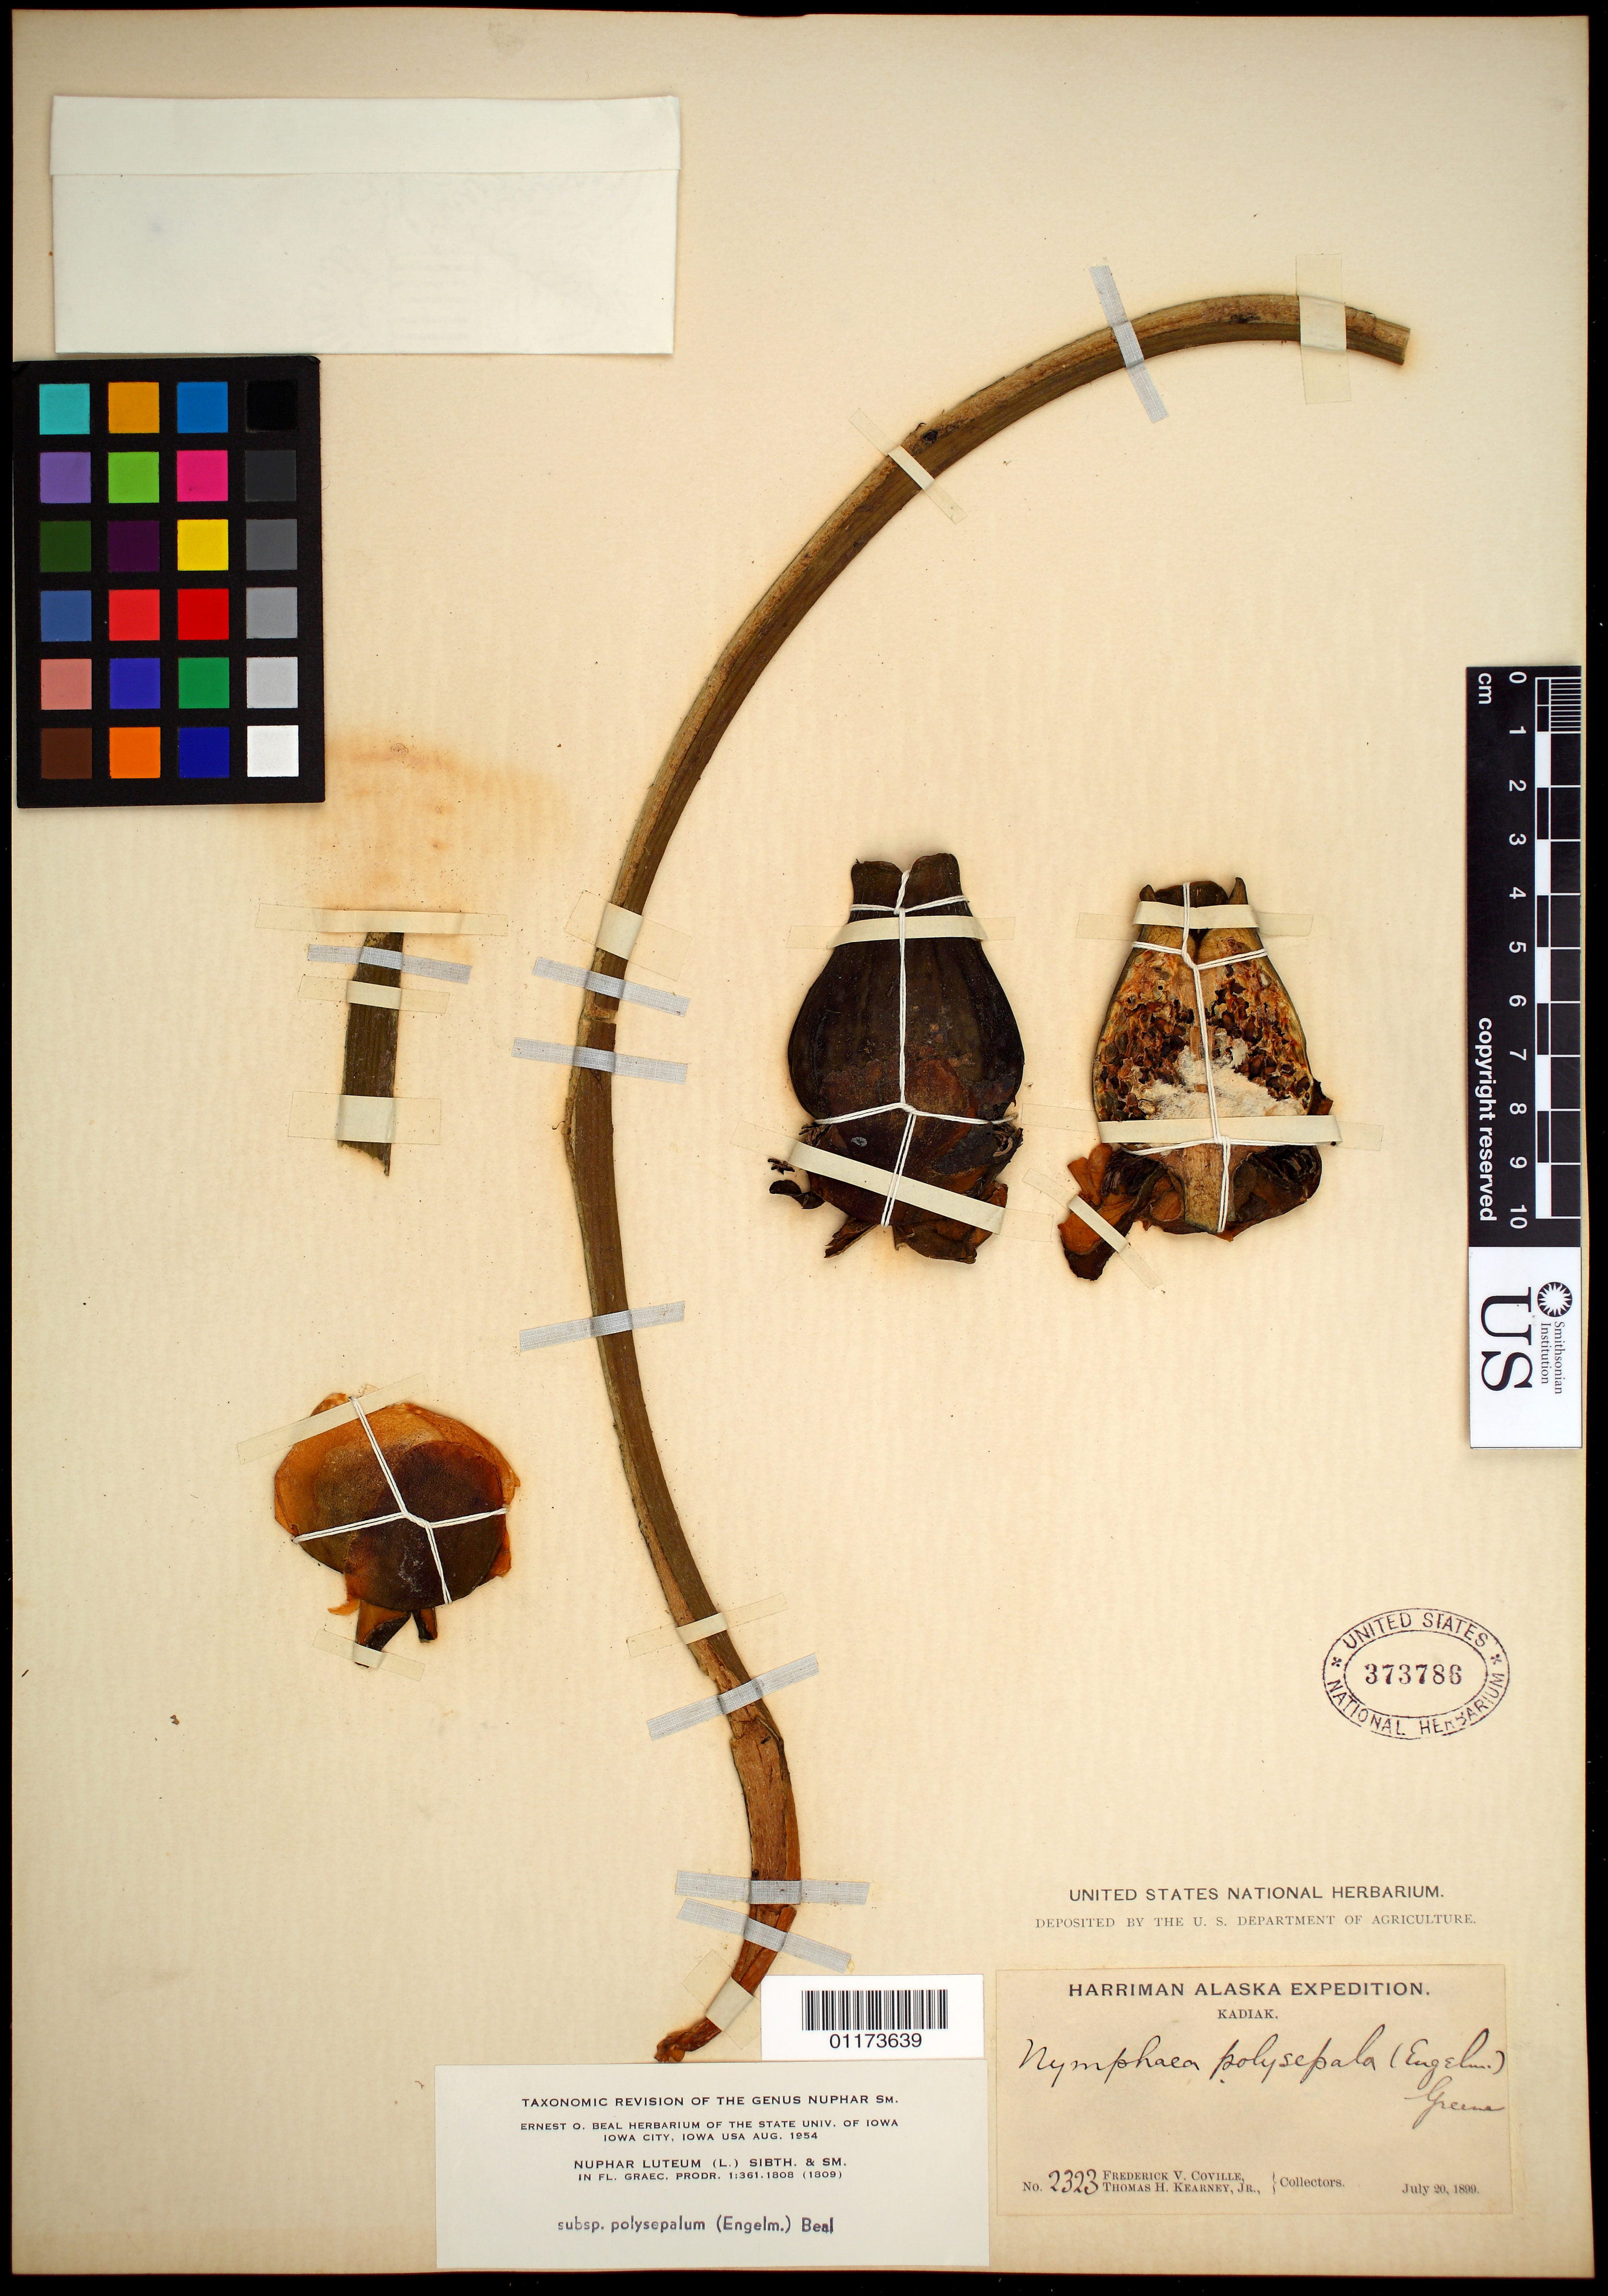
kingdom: Plantae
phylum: Tracheophyta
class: Magnoliopsida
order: Nymphaeales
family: Nymphaeaceae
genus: Nuphar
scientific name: Nuphar lutea subsp. polysepala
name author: (Engelm.) E.O. Beal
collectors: F. V. Coville & T. H. Kearney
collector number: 2323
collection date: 1899-07-20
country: United States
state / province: Alaska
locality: Kadiak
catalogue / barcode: US 373786